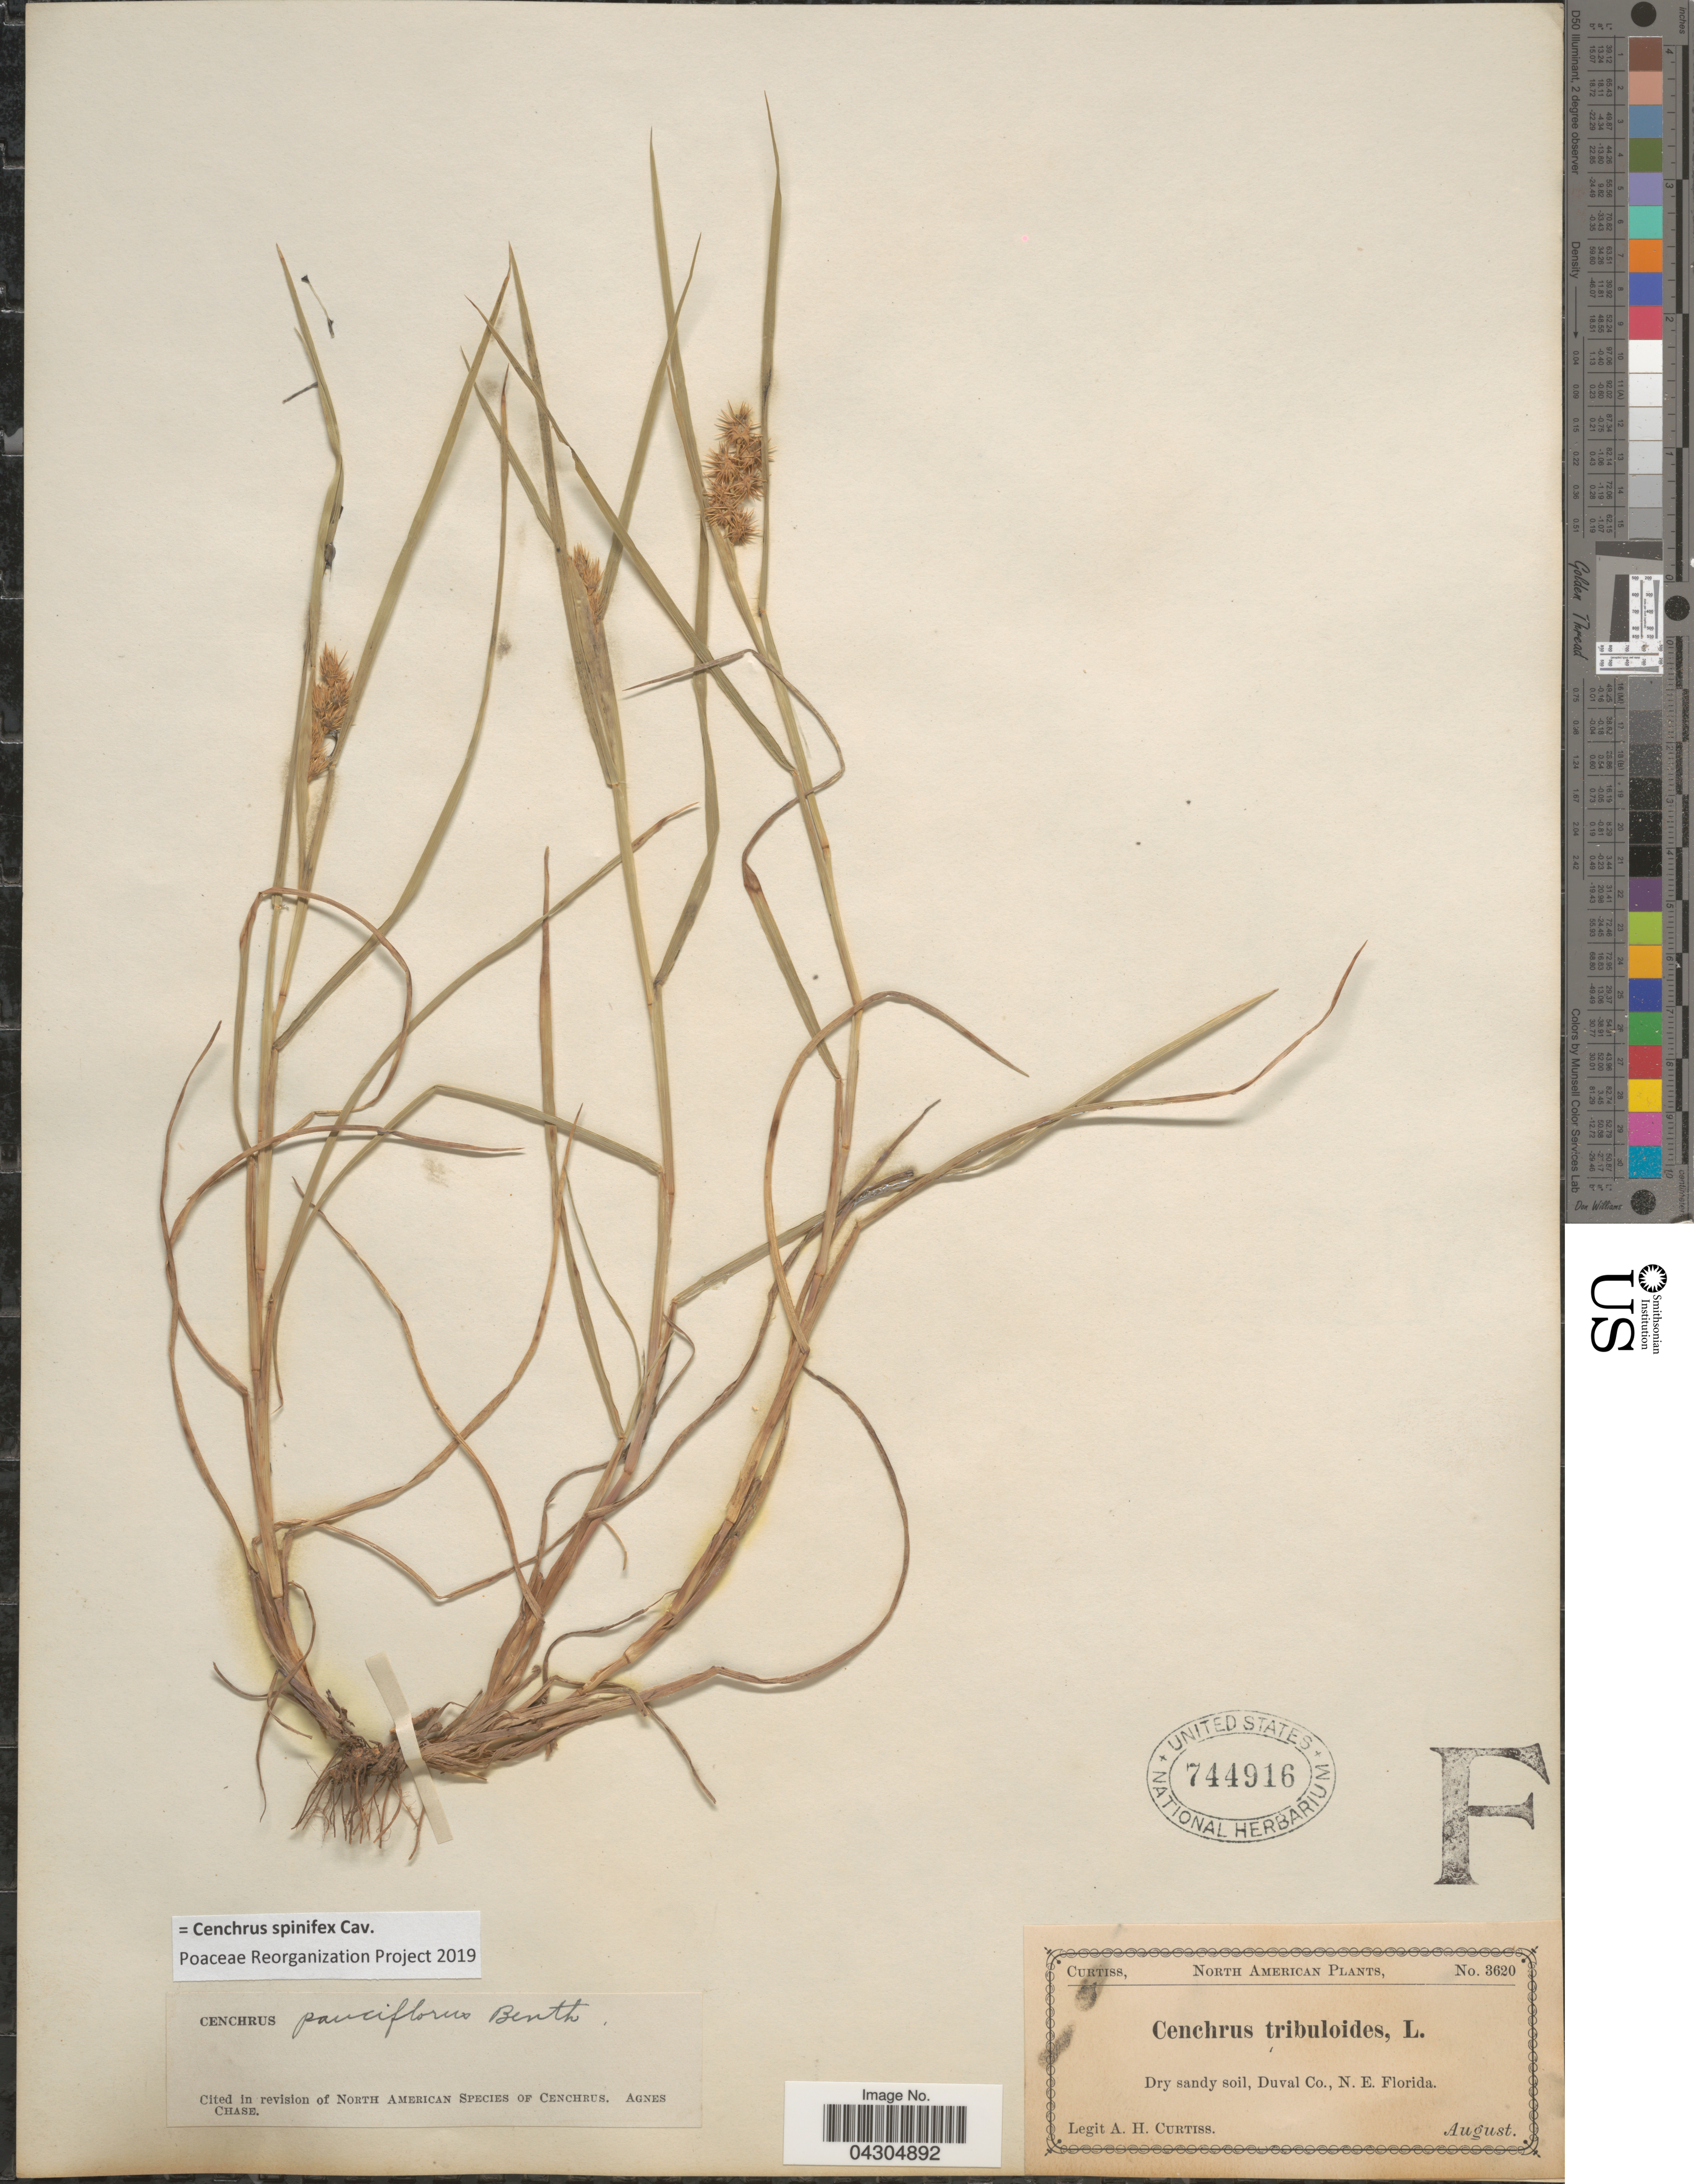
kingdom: Plantae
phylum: Tracheophyta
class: Liliopsida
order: Poales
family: Poaceae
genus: Cenchrus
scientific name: Cenchrus spinifex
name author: Cav.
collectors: A. H. Curtiss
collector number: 3620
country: United States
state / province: Florida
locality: Dry sandy soil, Duval Co., N. E. Florida.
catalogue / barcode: US 744916